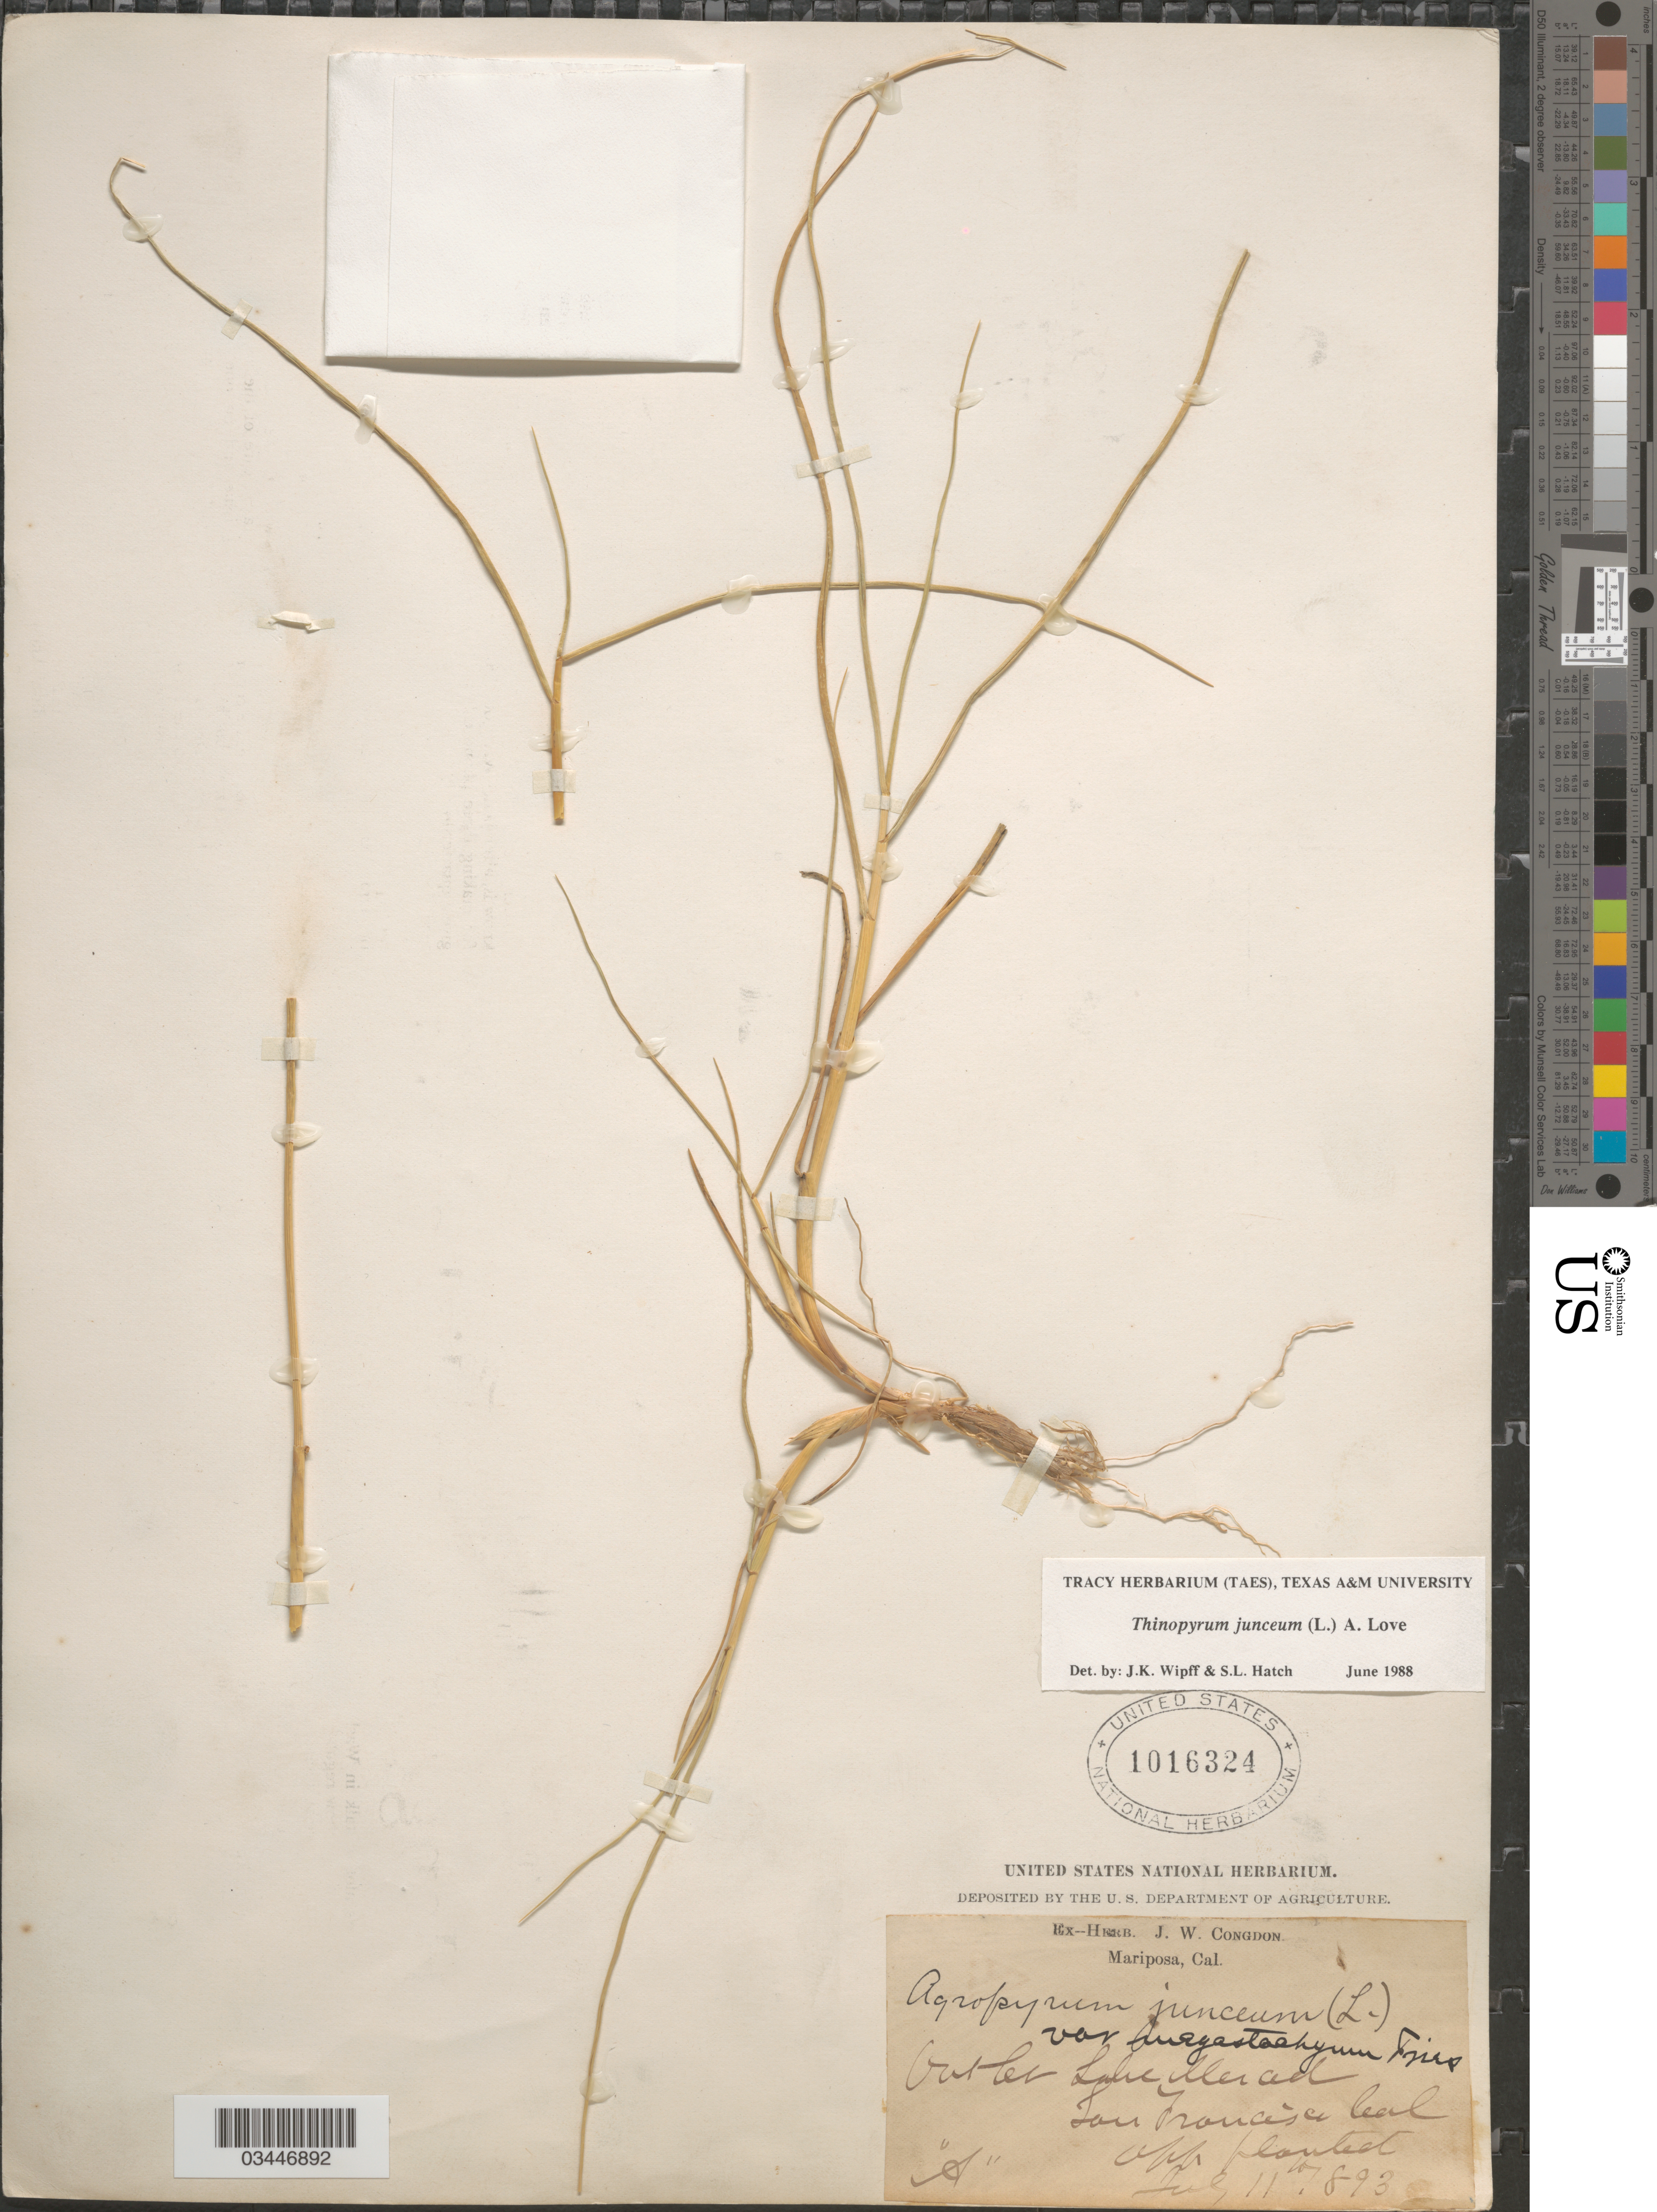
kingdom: Plantae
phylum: Tracheophyta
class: Liliopsida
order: Poales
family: Poaceae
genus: Thinopyrum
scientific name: Thinopyrum junceum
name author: (L.) Á. Löve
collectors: ex herb. J. W. Congdon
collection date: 1893-07-11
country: United States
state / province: California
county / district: San Francisco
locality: Outlet Lake Merced. San Francisco.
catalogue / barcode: US 1016324